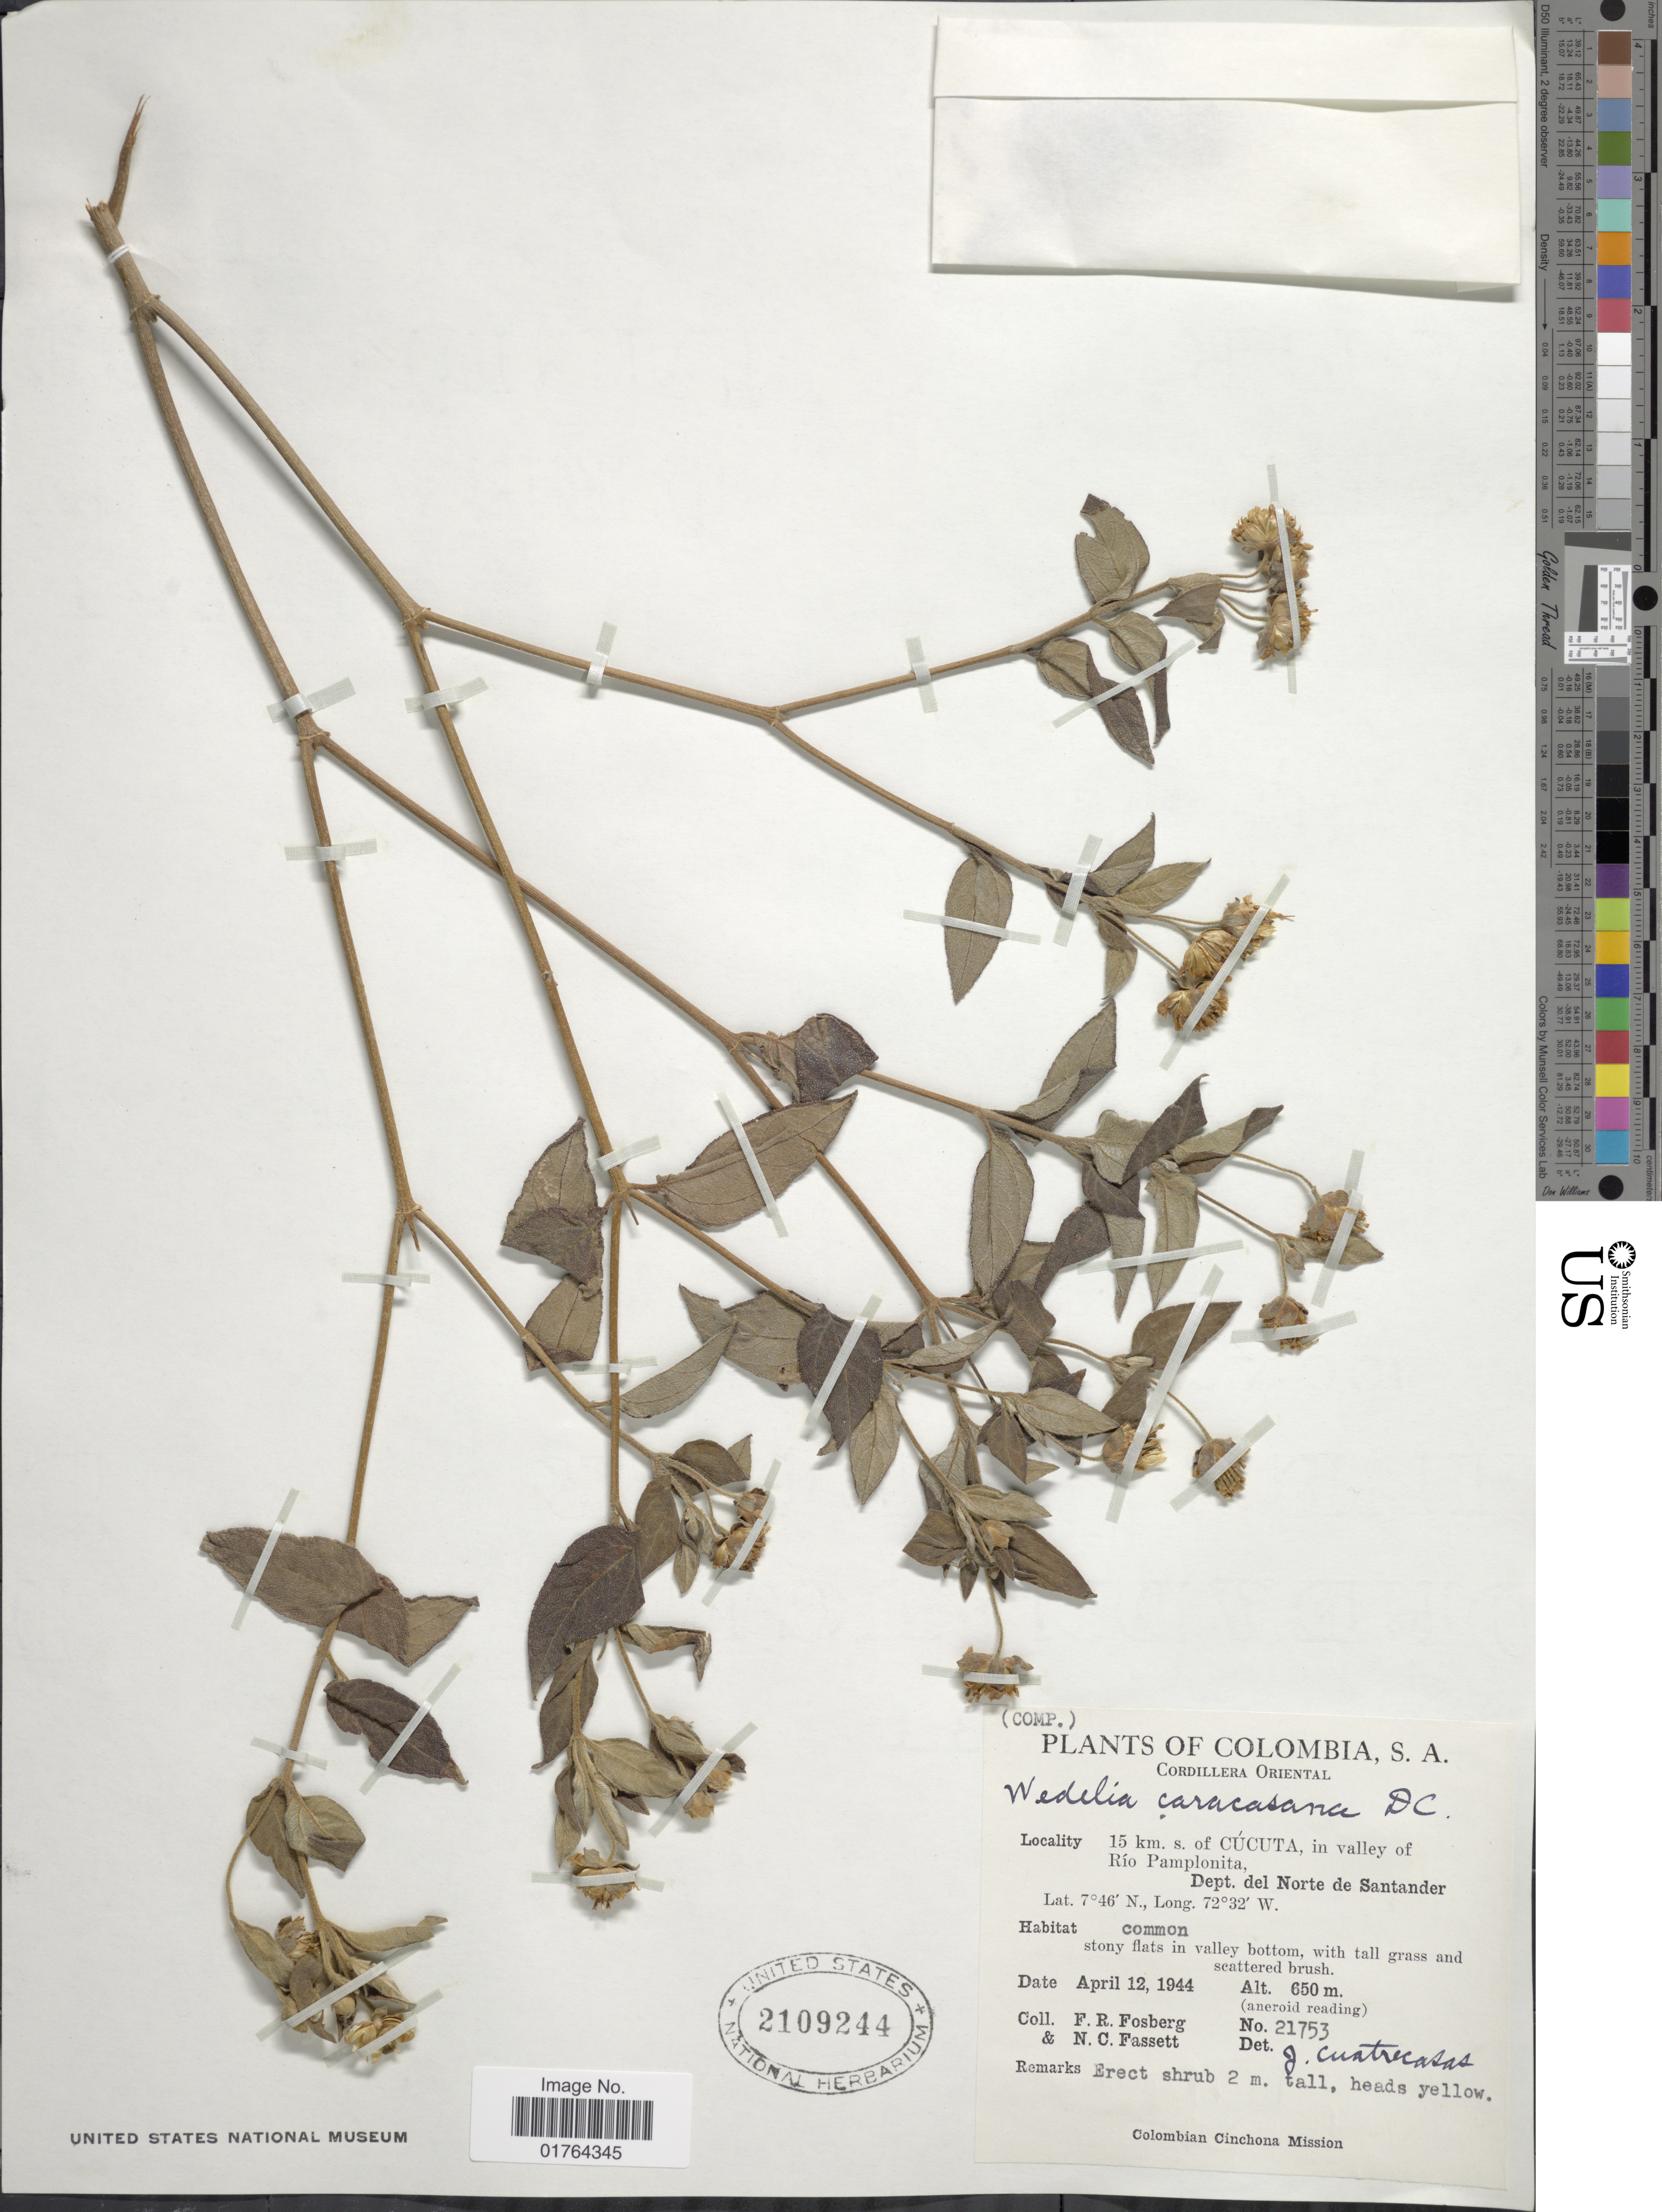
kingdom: Plantae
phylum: Tracheophyta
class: Magnoliopsida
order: Asterales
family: Asteraceae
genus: Wedelia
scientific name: Wedelia calycina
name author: Rich.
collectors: F. R. Fosberg & N. C. Fassett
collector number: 21753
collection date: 1944-04-12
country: Colombia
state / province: Norte de Santander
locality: Cordillera Oriental, 15 km. s. of Cucuta, in valley of Rio Pamplonita, Dept. del Norte de Santander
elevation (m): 650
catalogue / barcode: US 2109244